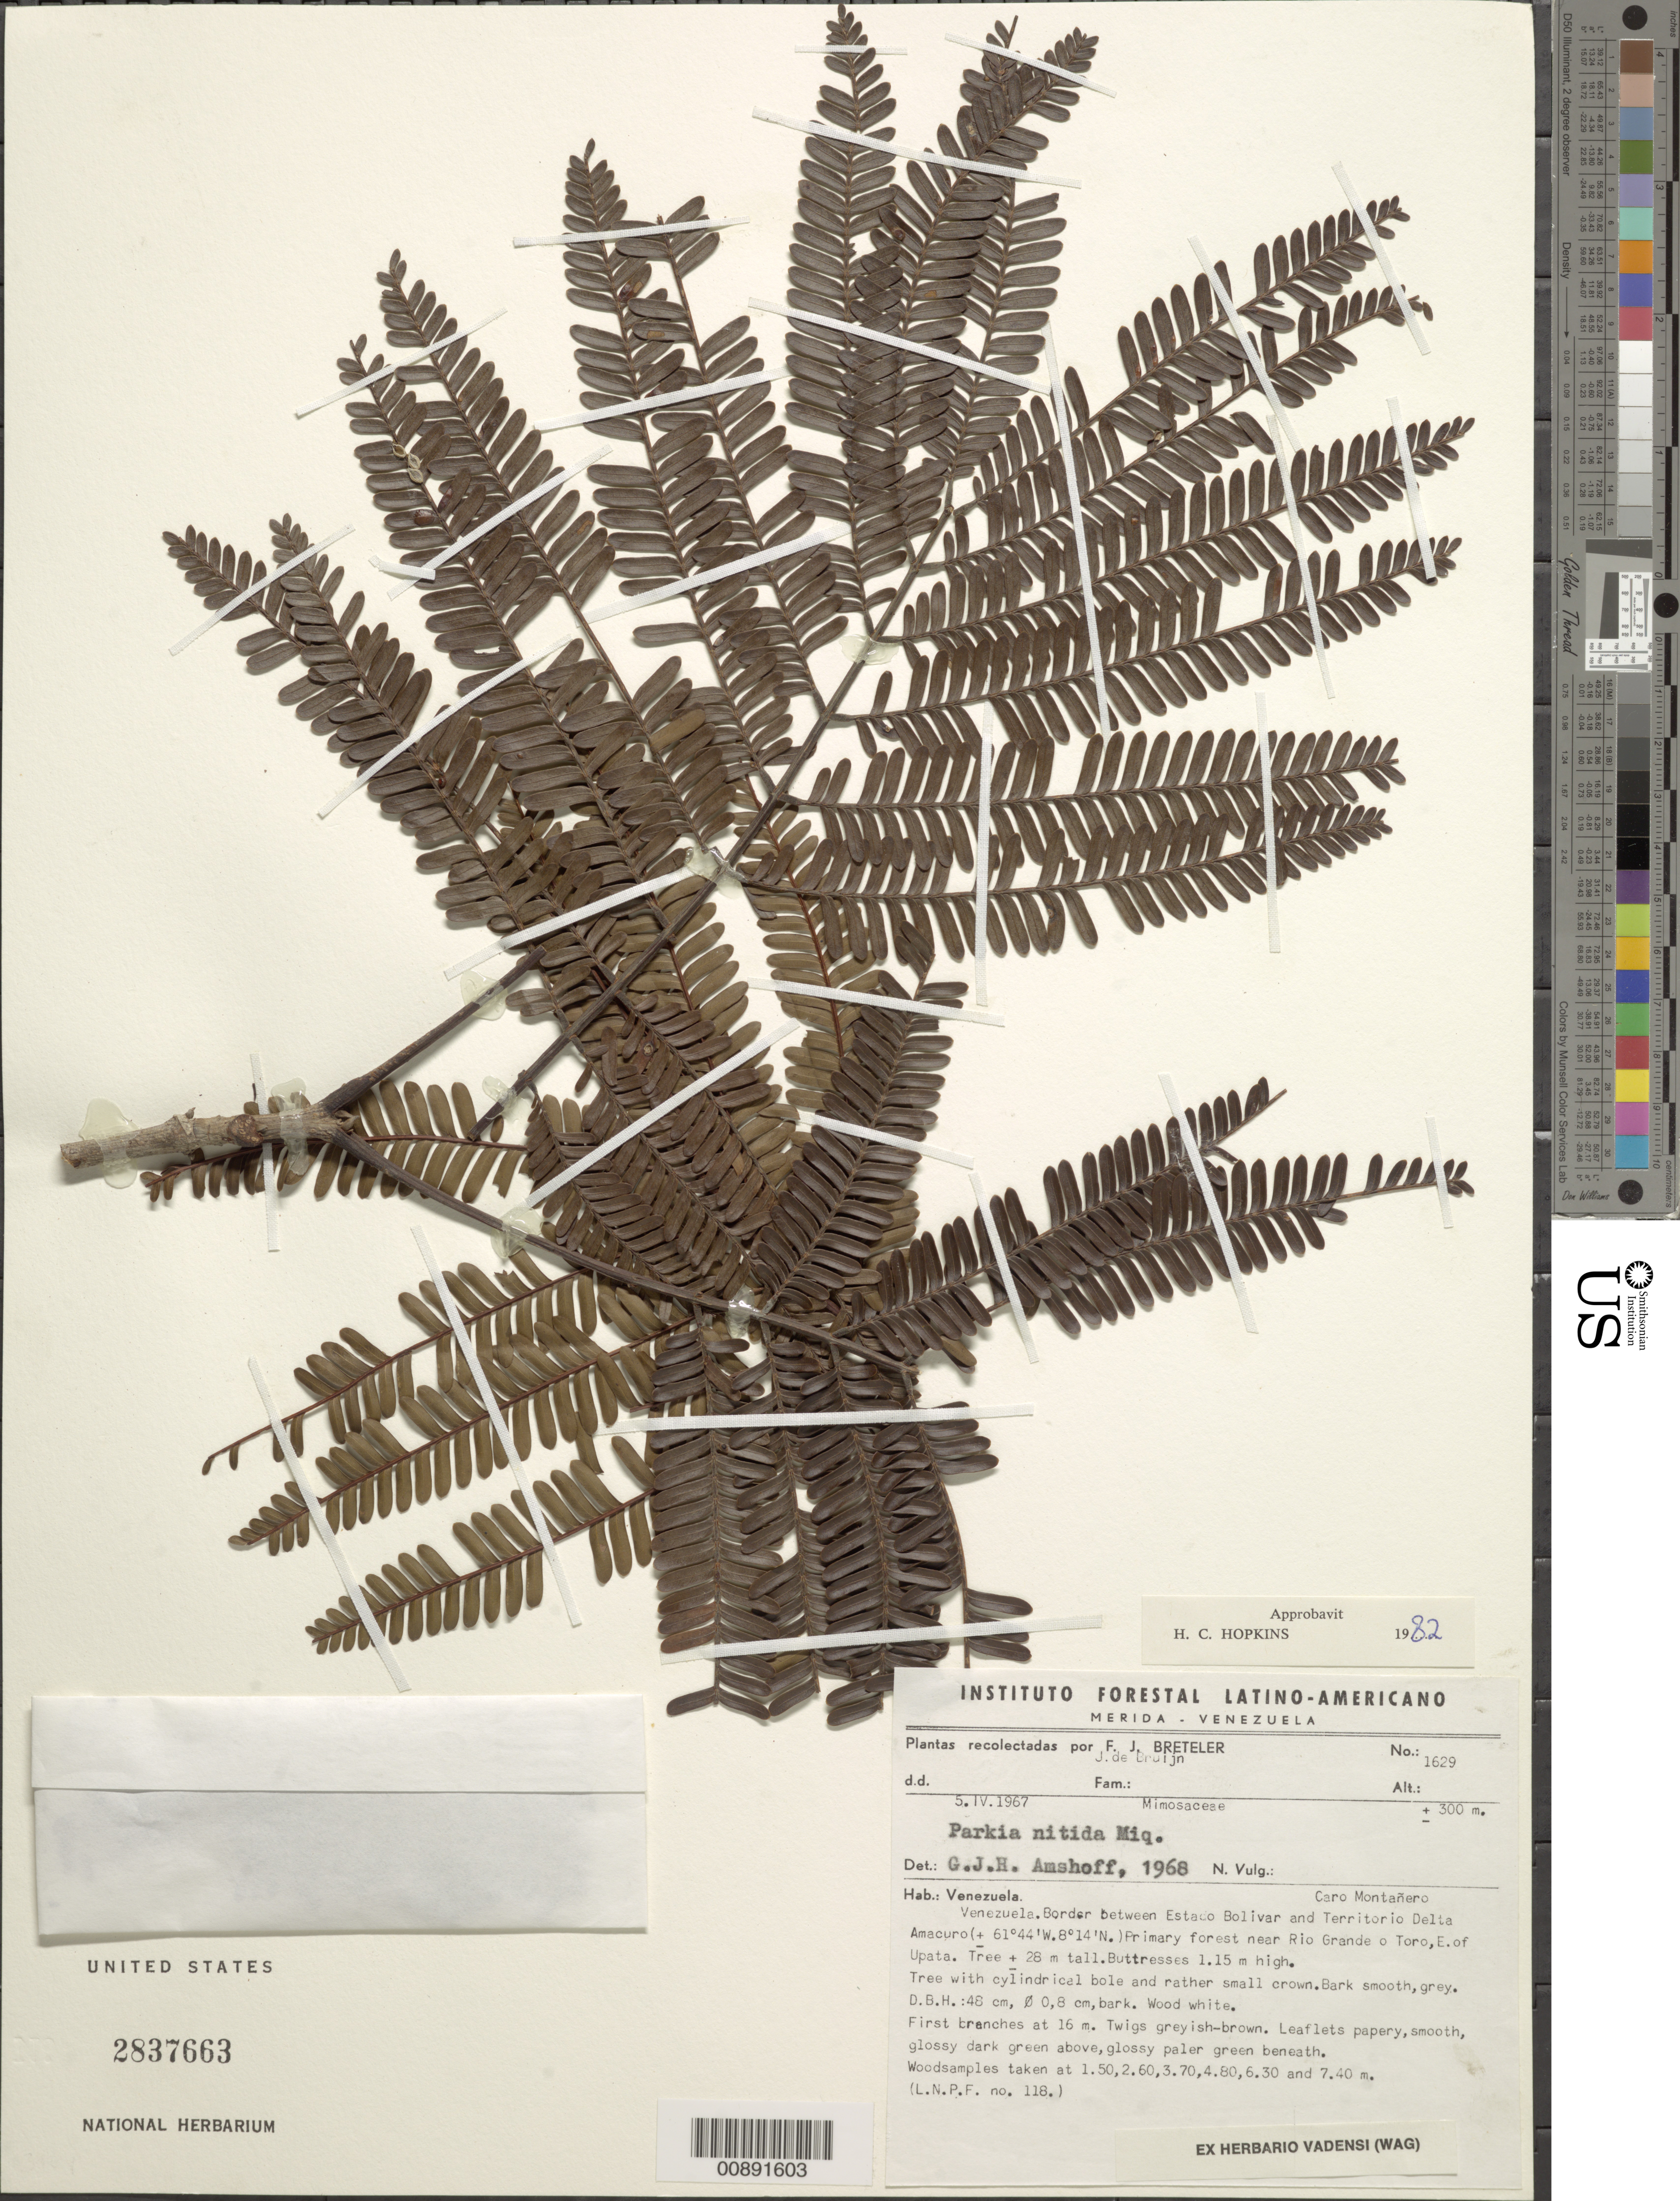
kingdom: Plantae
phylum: Tracheophyta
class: Magnoliopsida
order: Fabales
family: Fabaceae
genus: Parkia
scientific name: Parkia nitida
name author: Miq.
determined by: Hopkins, H. C.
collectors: J. Bruijn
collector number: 1629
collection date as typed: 5-Apr-67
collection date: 1967-04-05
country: Venezuela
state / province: Bolívar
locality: Estado Bolívar and Territorío Delta Amacuro border, near Río Grande o Toro, E of Upata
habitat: Primary forest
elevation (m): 300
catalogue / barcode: US 2837663